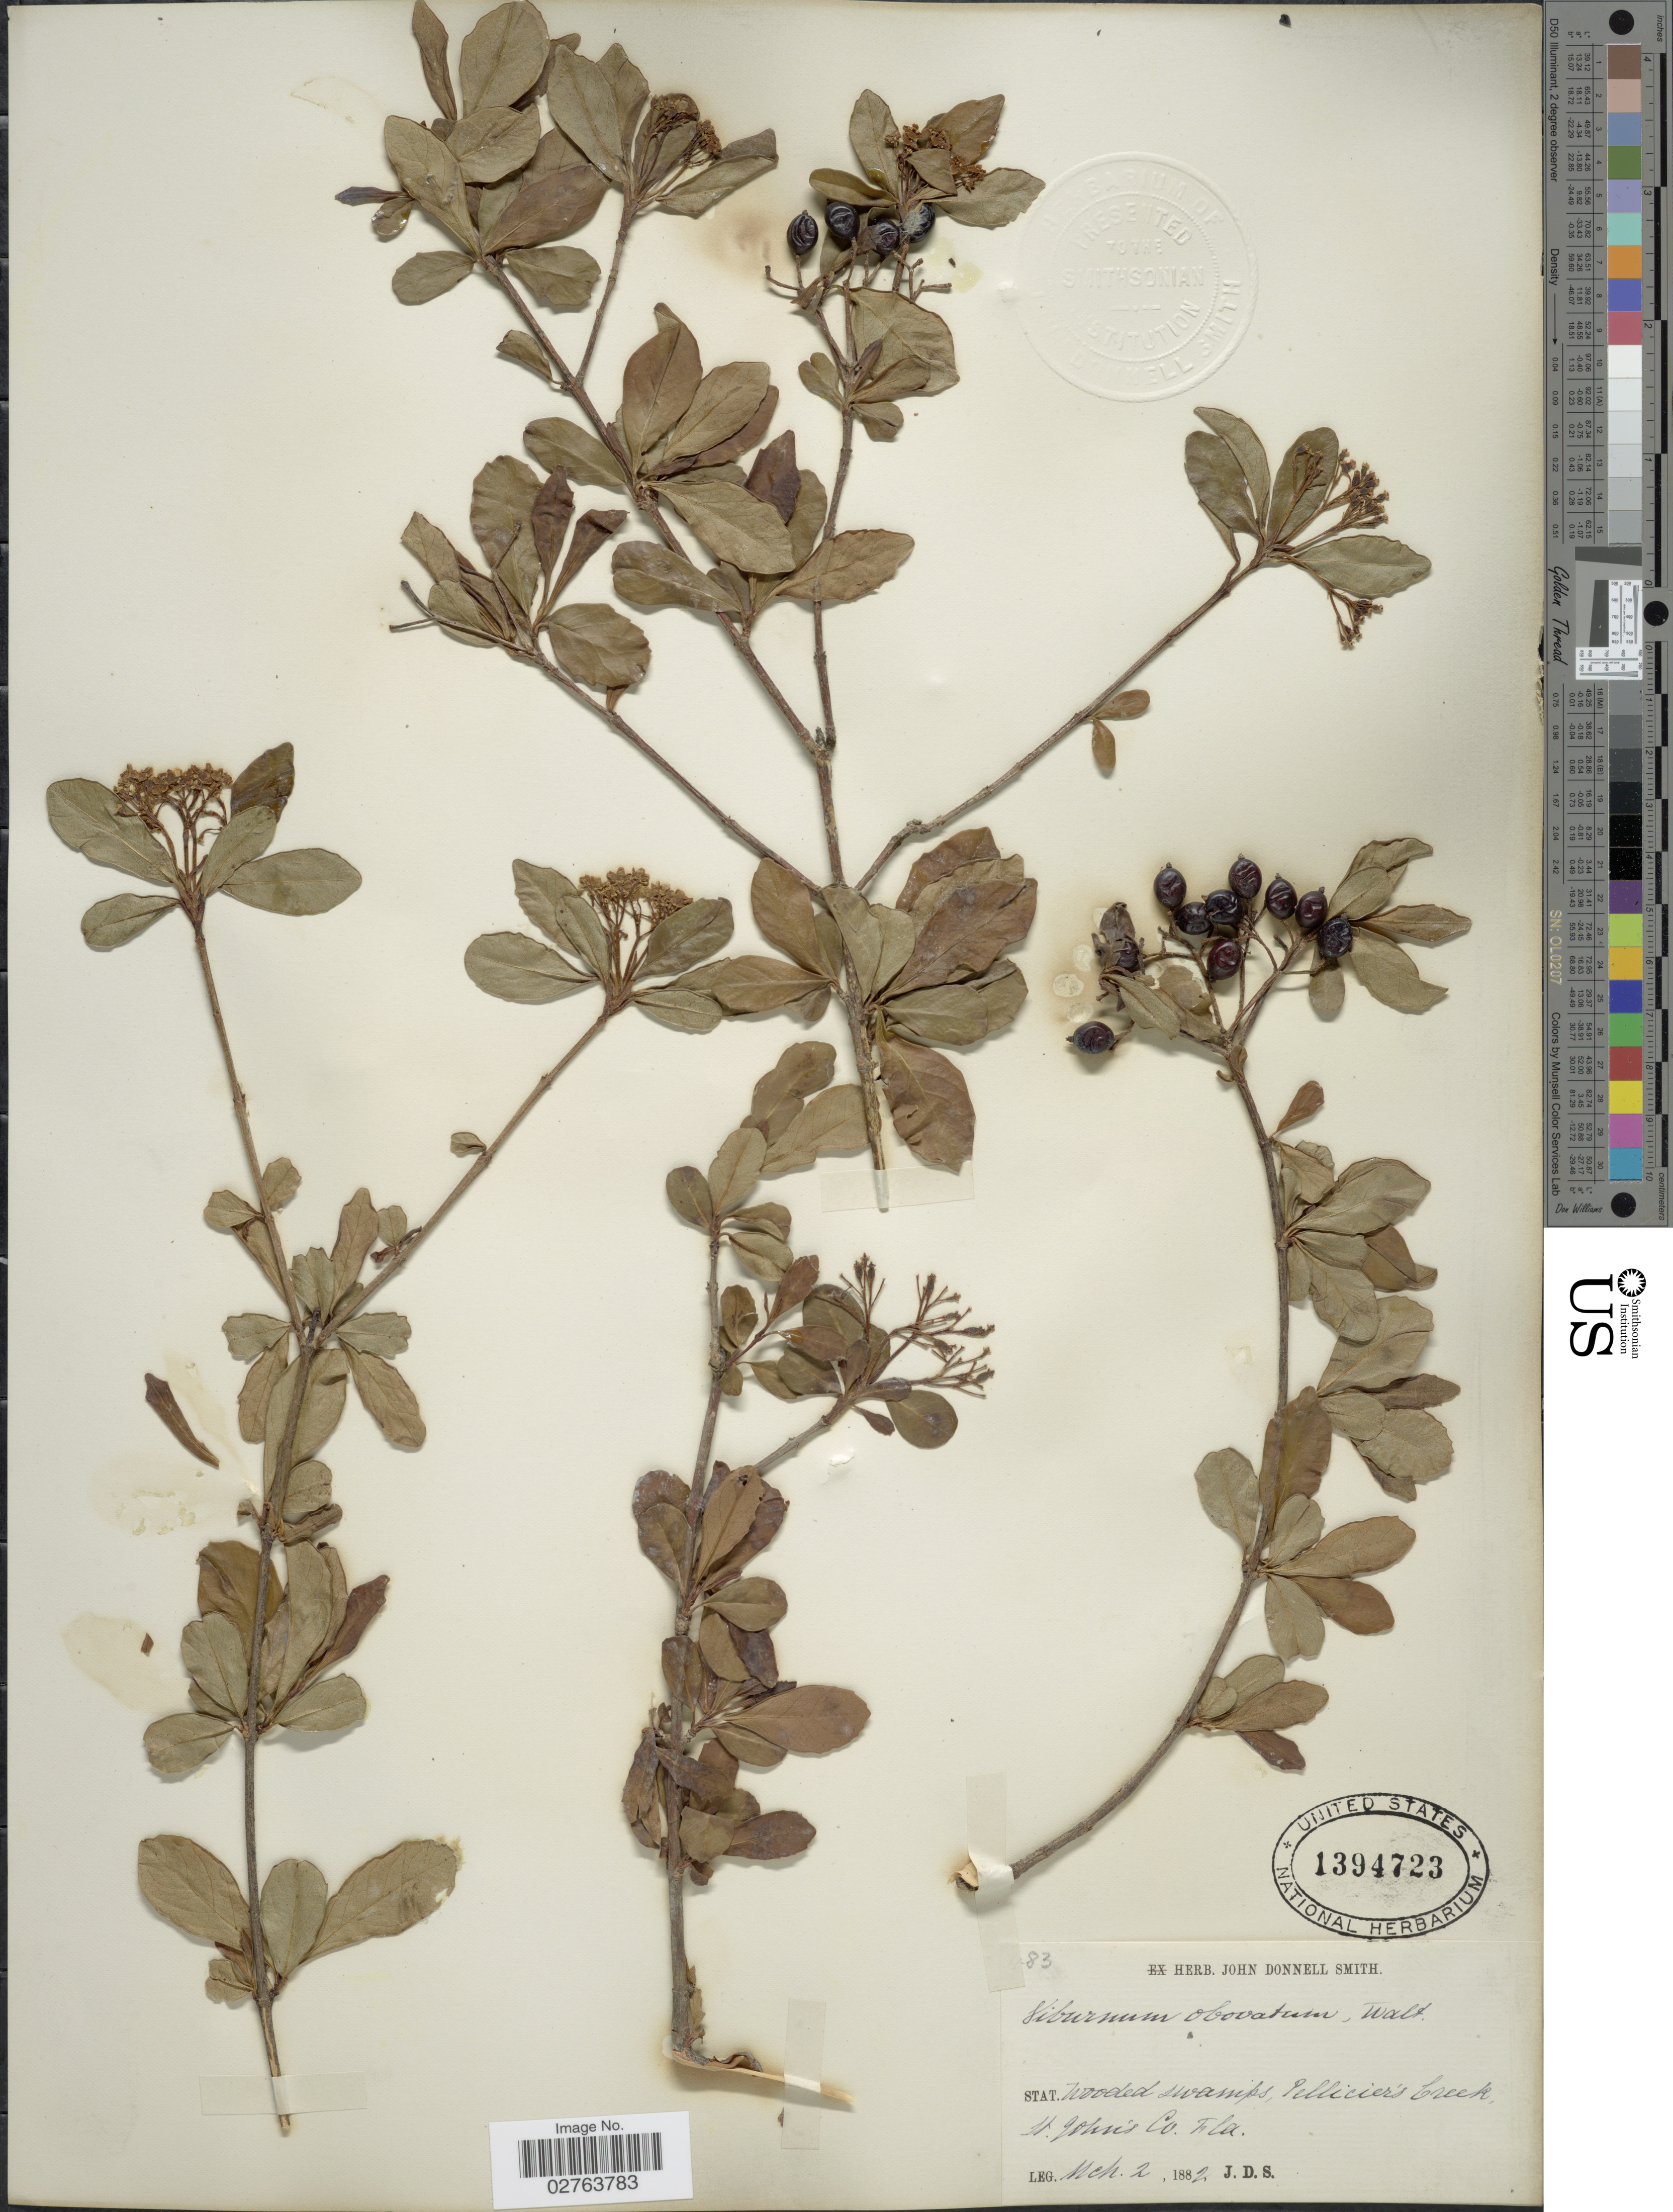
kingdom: Plantae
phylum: Tracheophyta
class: Magnoliopsida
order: Dipsacales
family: Viburnaceae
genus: Viburnum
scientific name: Viburnum obovatum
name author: Walter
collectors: J. Donnell Smith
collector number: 83*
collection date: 1882-03-02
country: United States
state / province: Florida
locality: Pellicier's Creek, St. John's Co.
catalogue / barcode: US 1394723